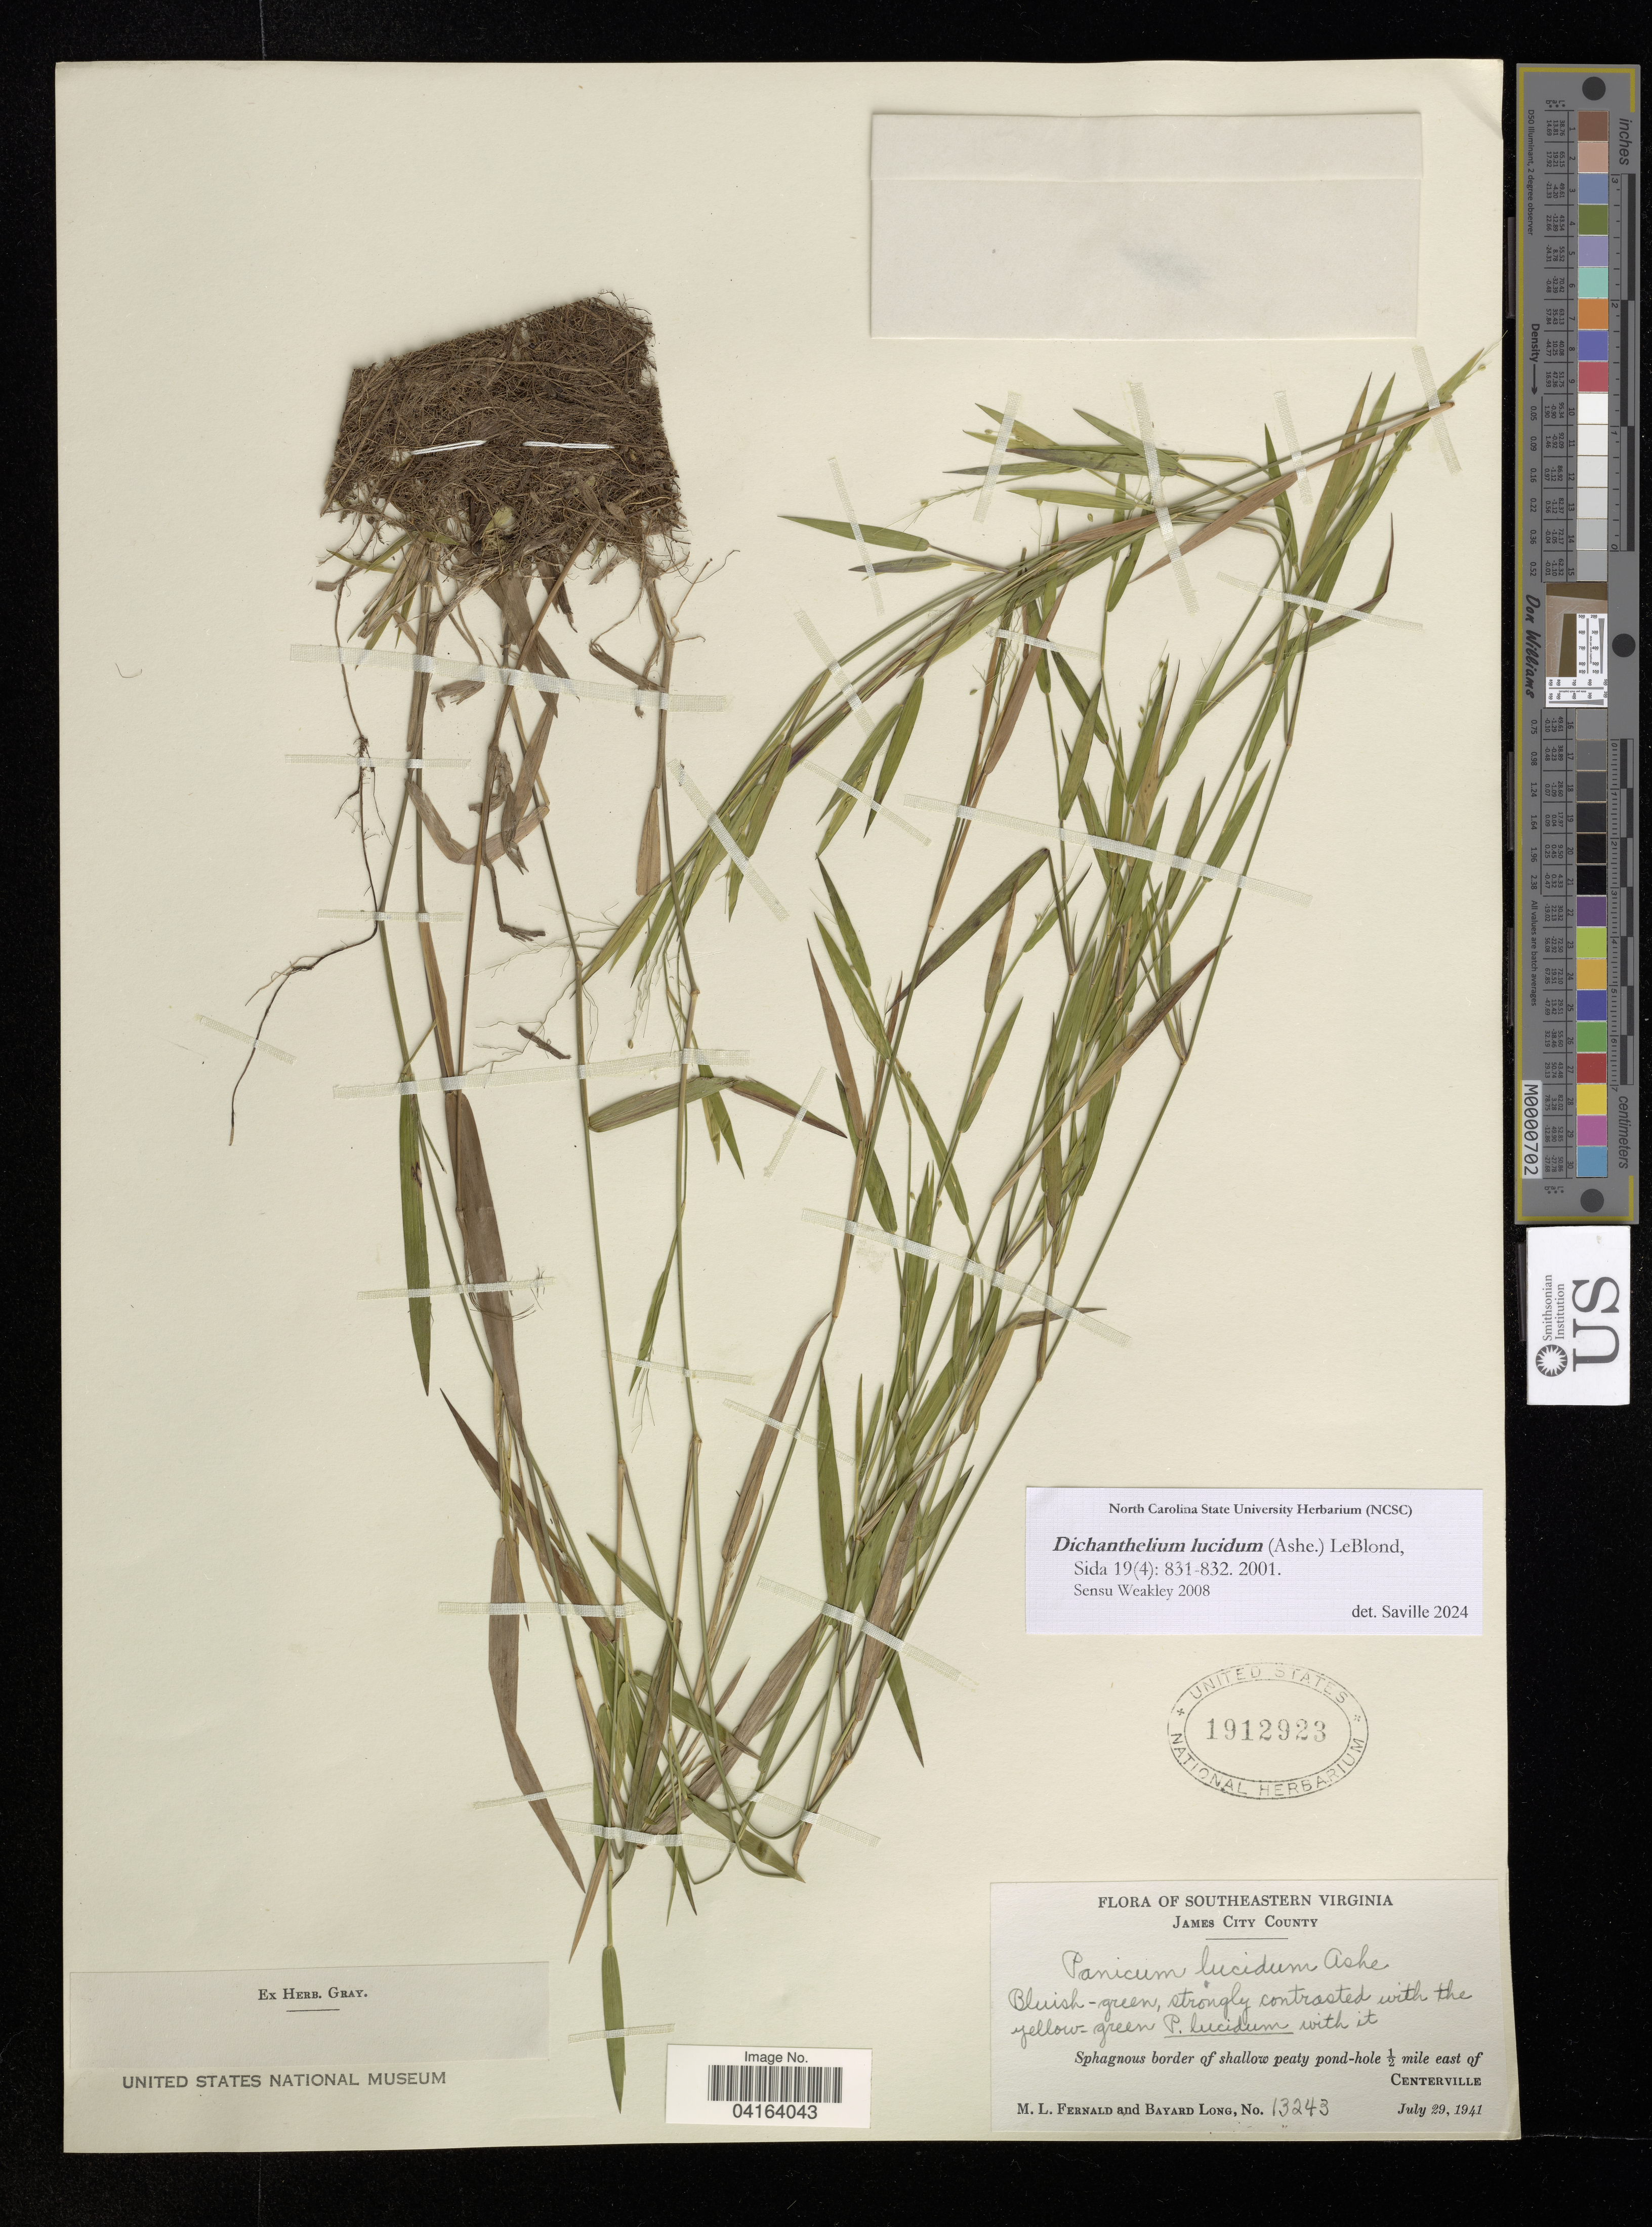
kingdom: Plantae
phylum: Tracheophyta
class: Liliopsida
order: Poales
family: Poaceae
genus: Dichanthelium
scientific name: Dichanthelium lucidum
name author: (Ashe) LeBlond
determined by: Saville, A. C., (NCSC), North Carolina State University (UNITED STATES)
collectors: M. L. Fernald & B. Long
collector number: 13243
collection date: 1941-07-29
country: United States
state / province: Virginia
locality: Southeastern Virginia. James City County.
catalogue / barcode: US 1912923